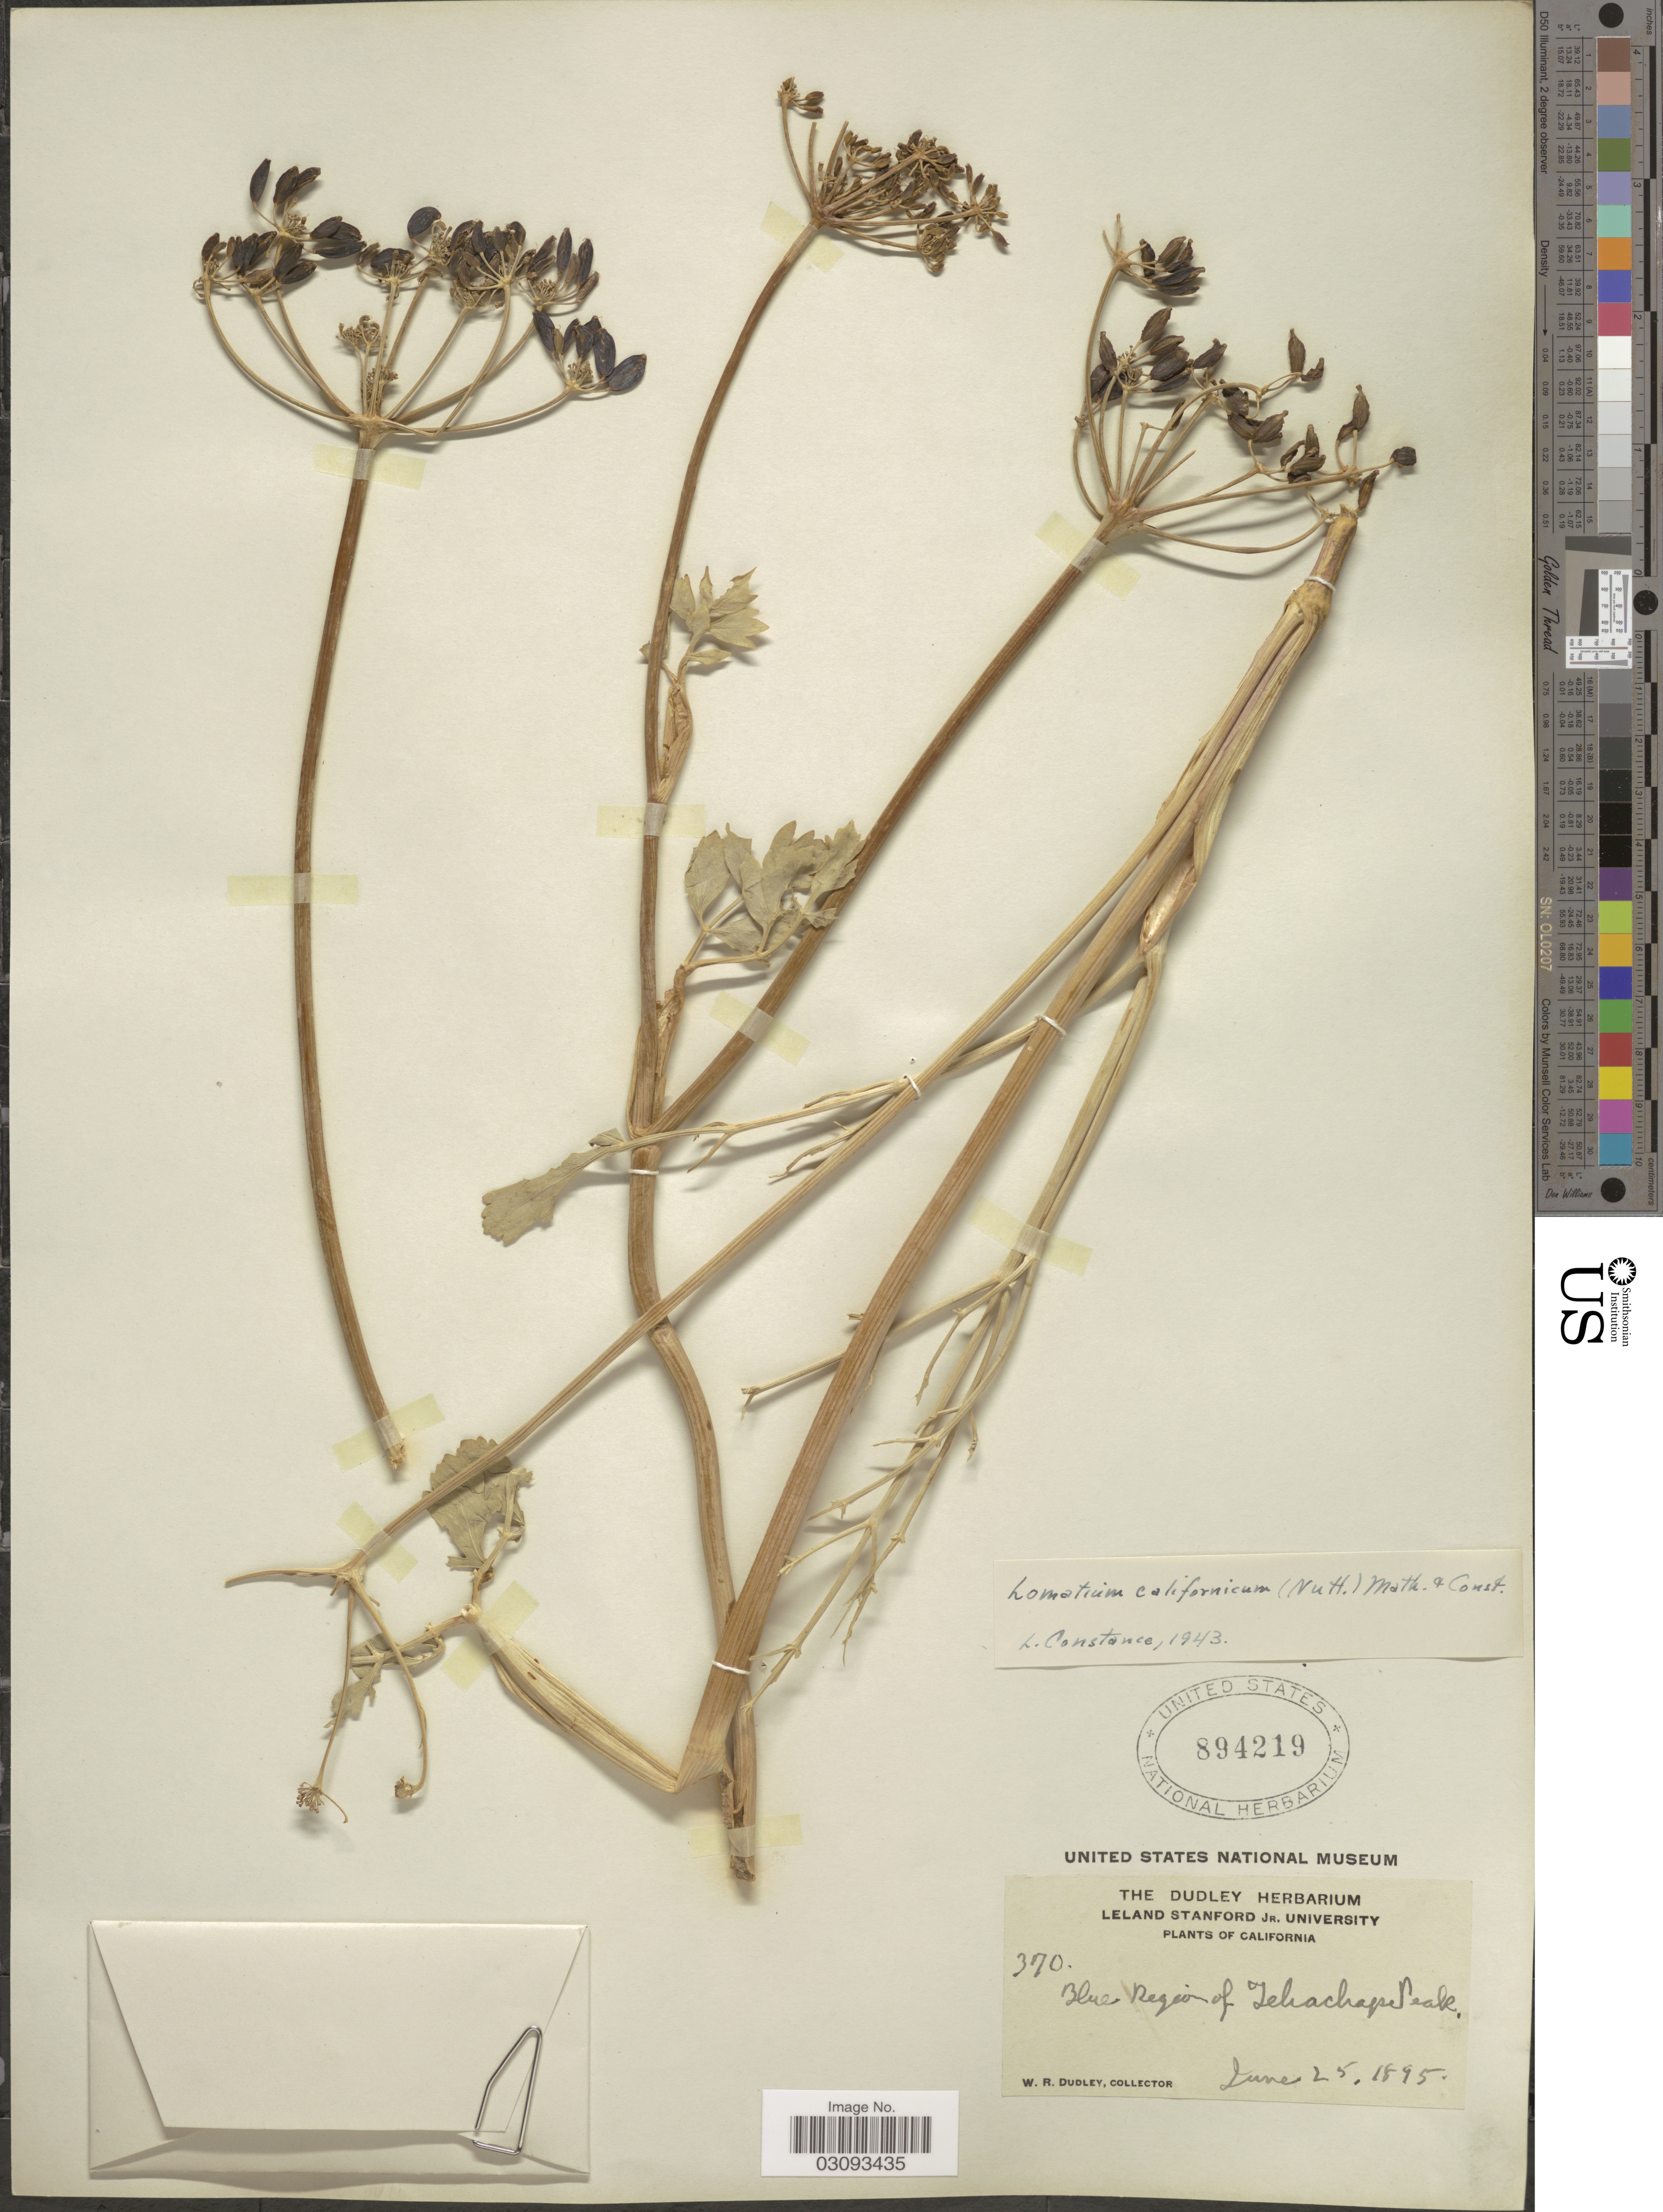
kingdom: Plantae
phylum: Tracheophyta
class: Magnoliopsida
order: Apiales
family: Apiaceae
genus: Lomatium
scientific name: Lomatium californicum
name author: (Nutt.) Mathias & Constance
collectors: W. Dudley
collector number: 370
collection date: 1895-06-25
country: United States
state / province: California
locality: Blue Region of Tehachapi Peak.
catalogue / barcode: US 894219